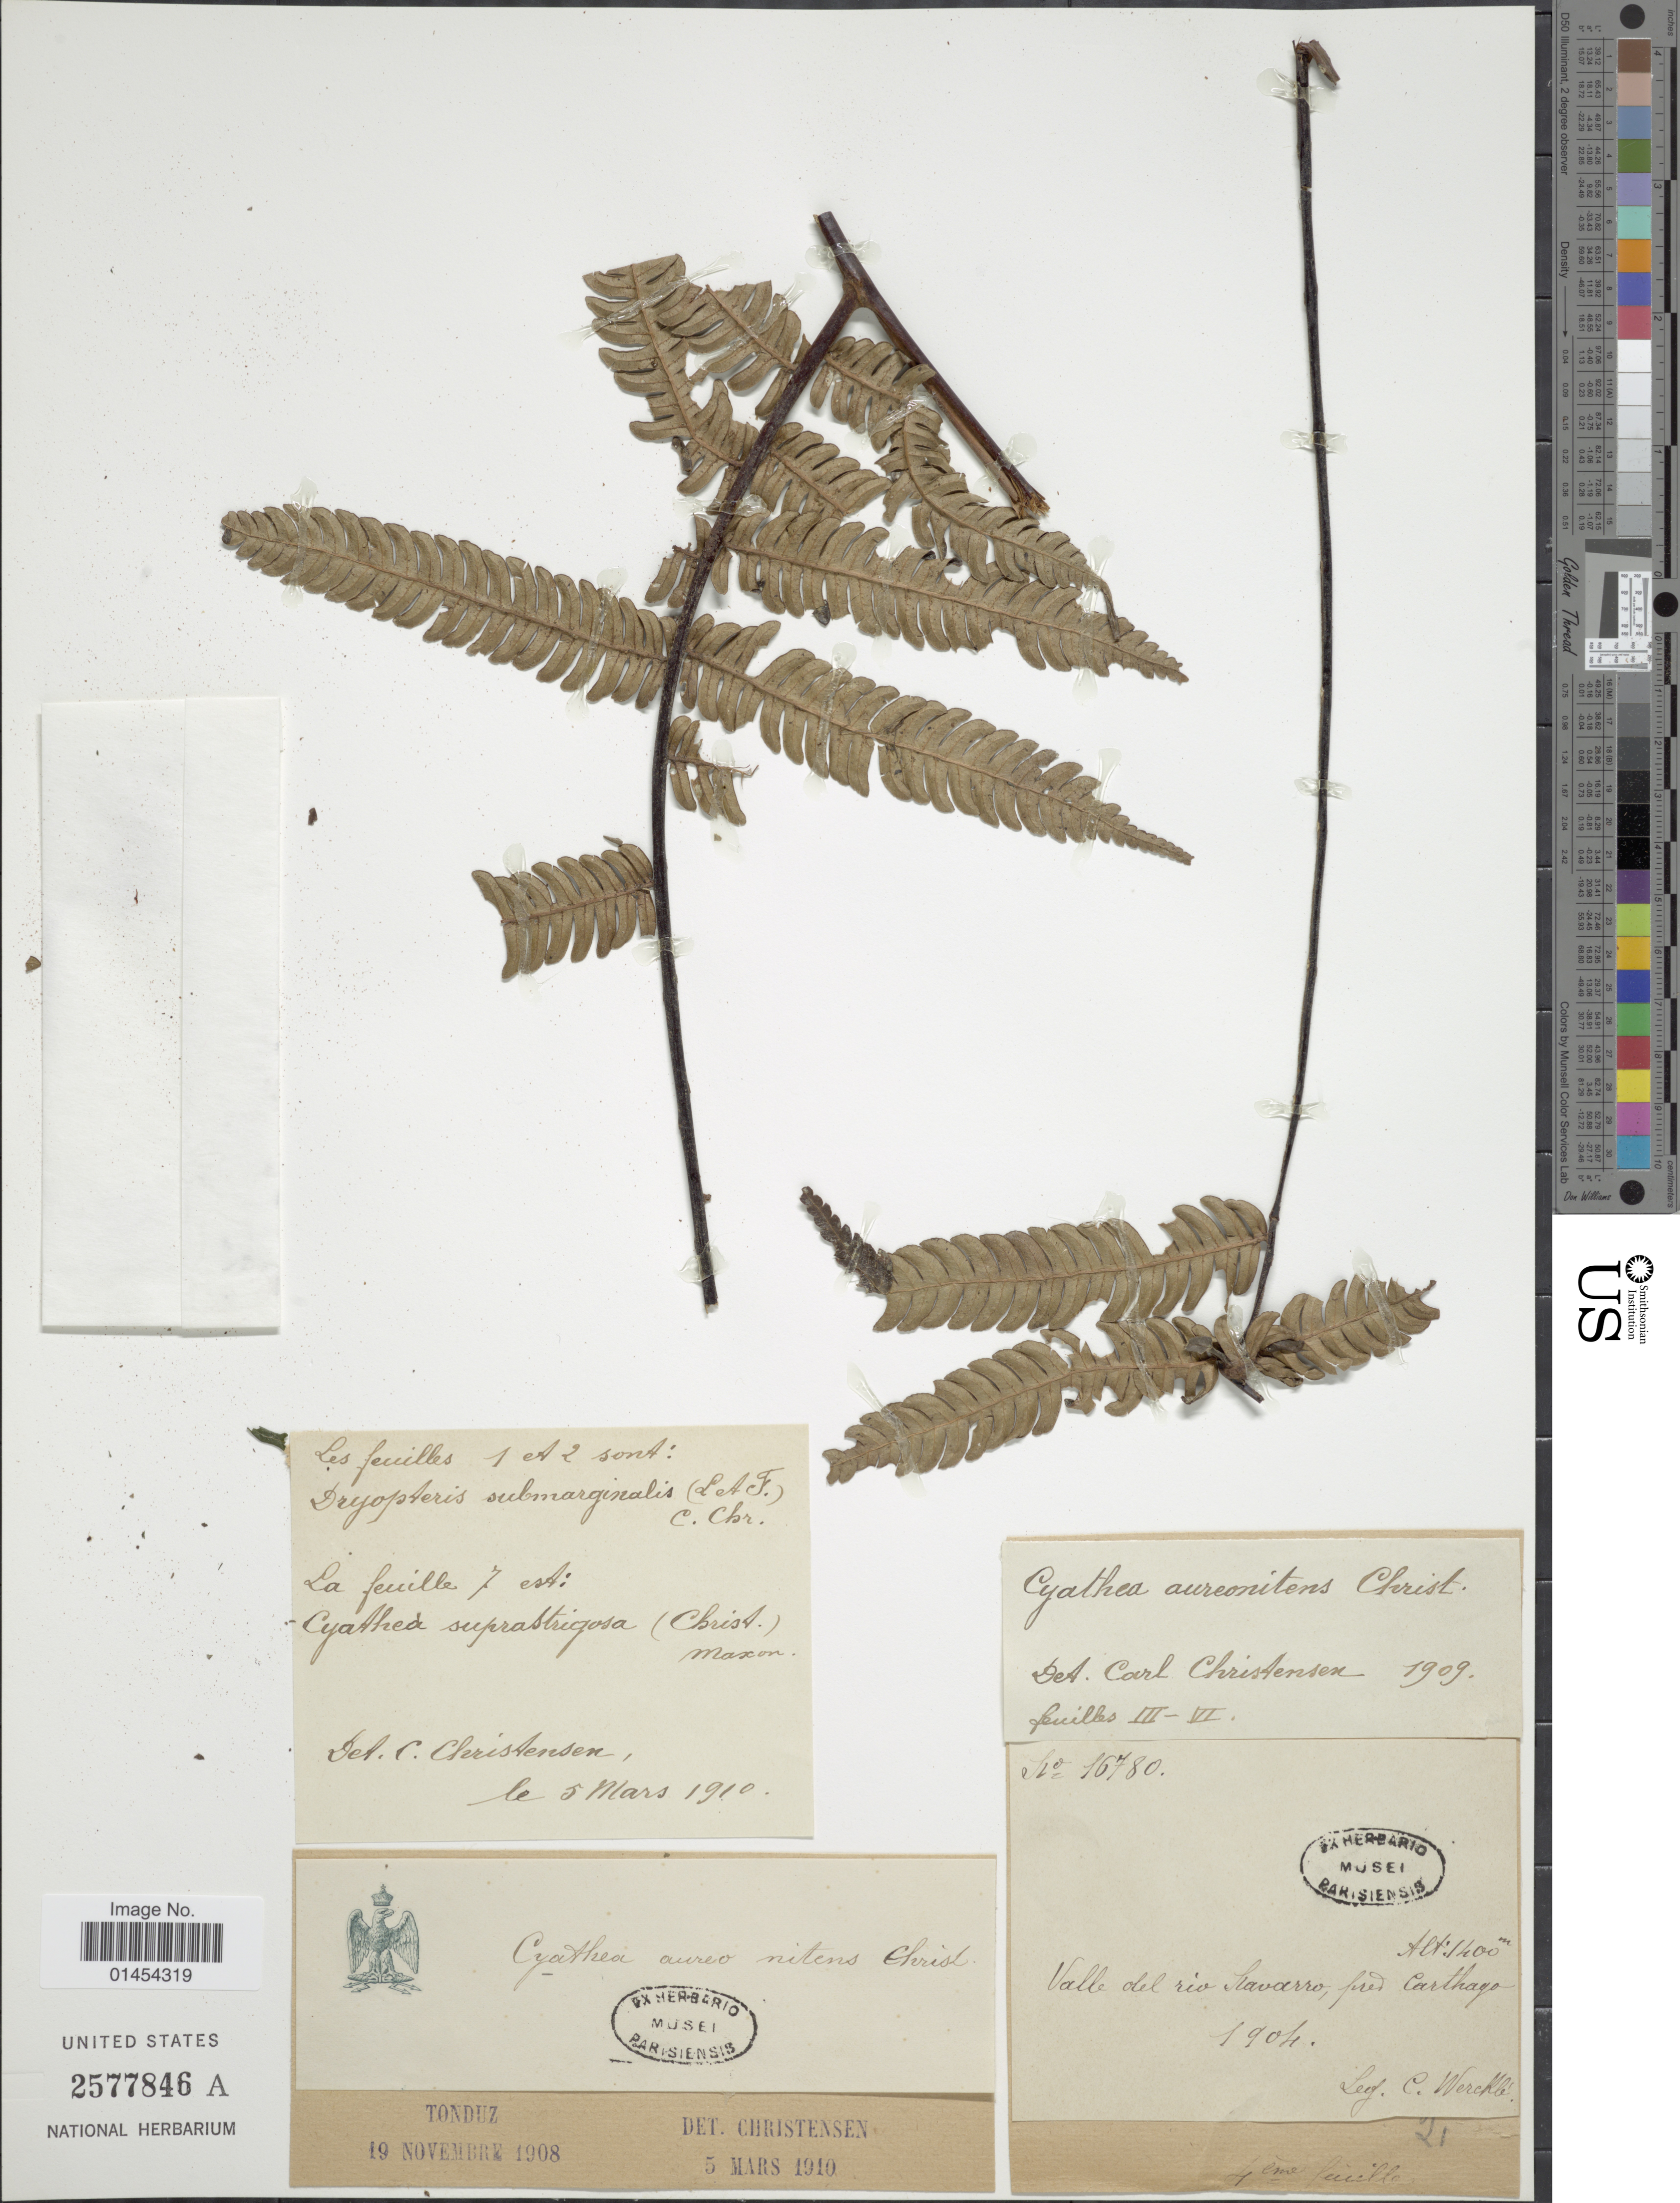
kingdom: Plantae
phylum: Tracheophyta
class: Polypodiopsida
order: Cyatheales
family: Cyatheaceae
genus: Alsophila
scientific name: Alsophila erinacea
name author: (H. Karst.) D.S. Conant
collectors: C. Wercklé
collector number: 16780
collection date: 1904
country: Costa Rica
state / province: Cartago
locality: Valle del Río Navarro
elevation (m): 1400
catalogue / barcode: US 2577846A